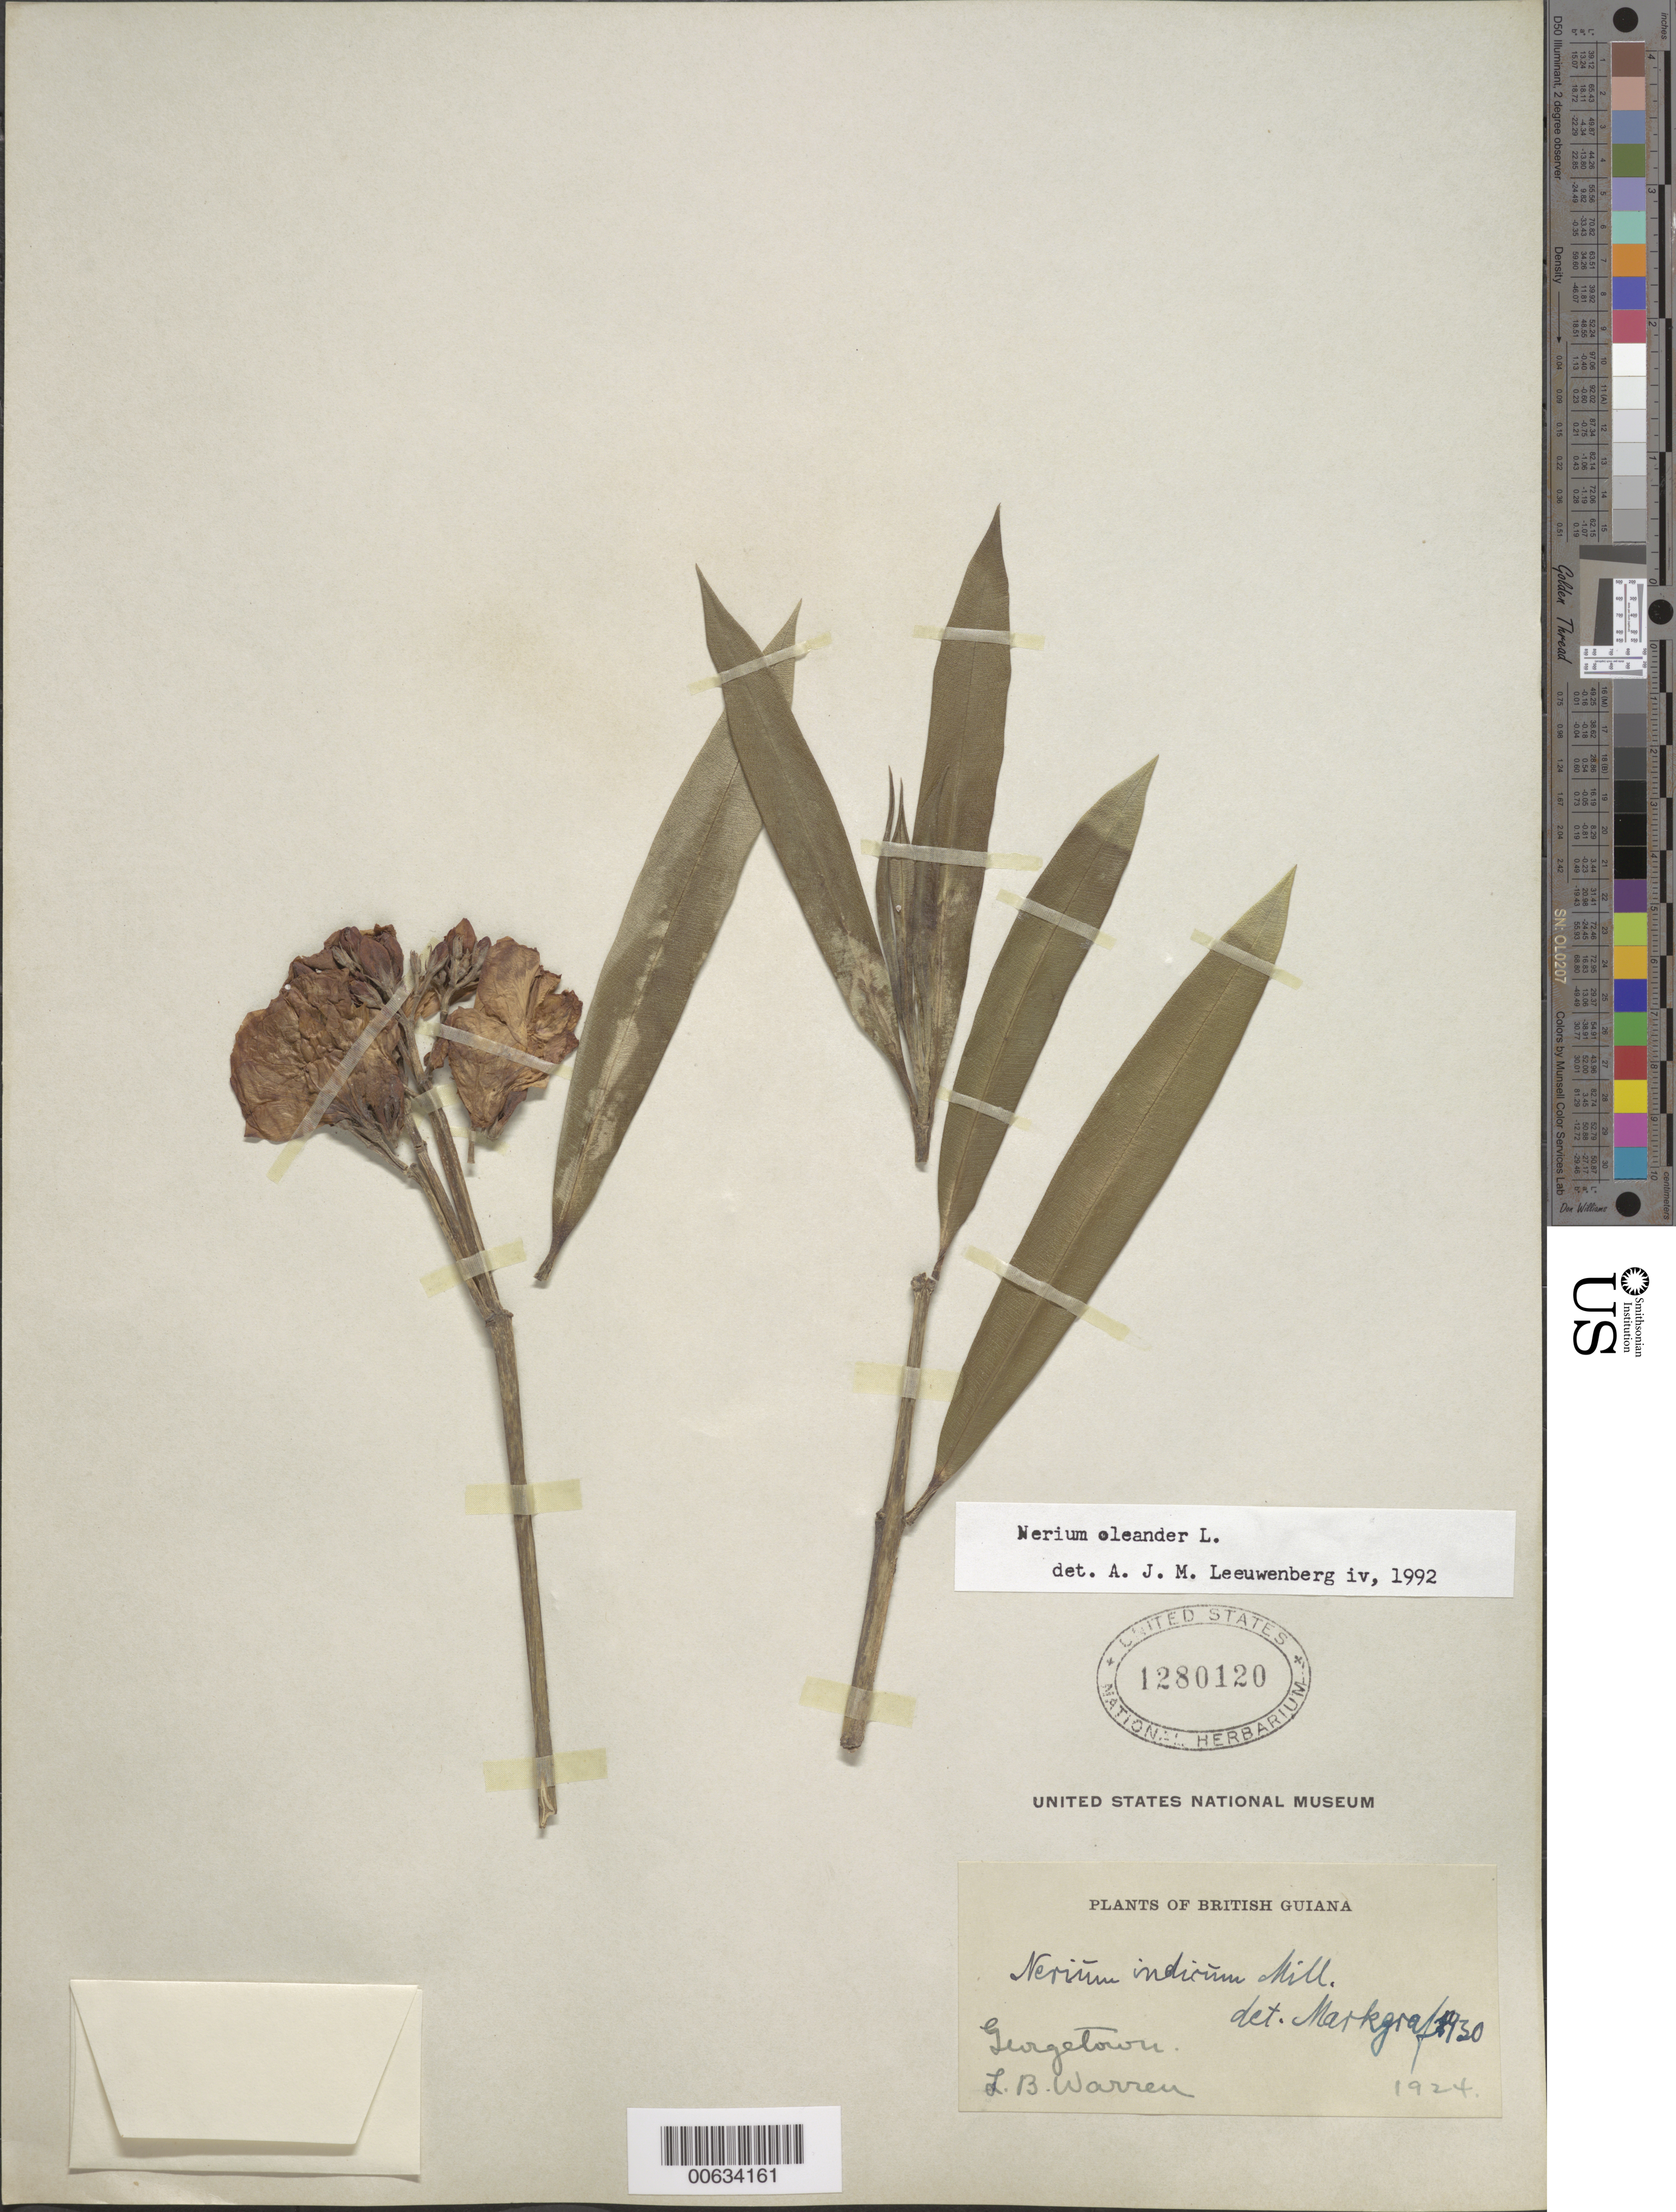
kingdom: Plantae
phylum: Tracheophyta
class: Magnoliopsida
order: Gentianales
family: Apocynaceae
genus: Nerium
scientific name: Nerium oleander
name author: L.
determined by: Leeuwenberg, A. J. M.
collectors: L. Warren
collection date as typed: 1924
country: Guyana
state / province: Demerara-Mahaica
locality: Georgetown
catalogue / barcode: US 1280120